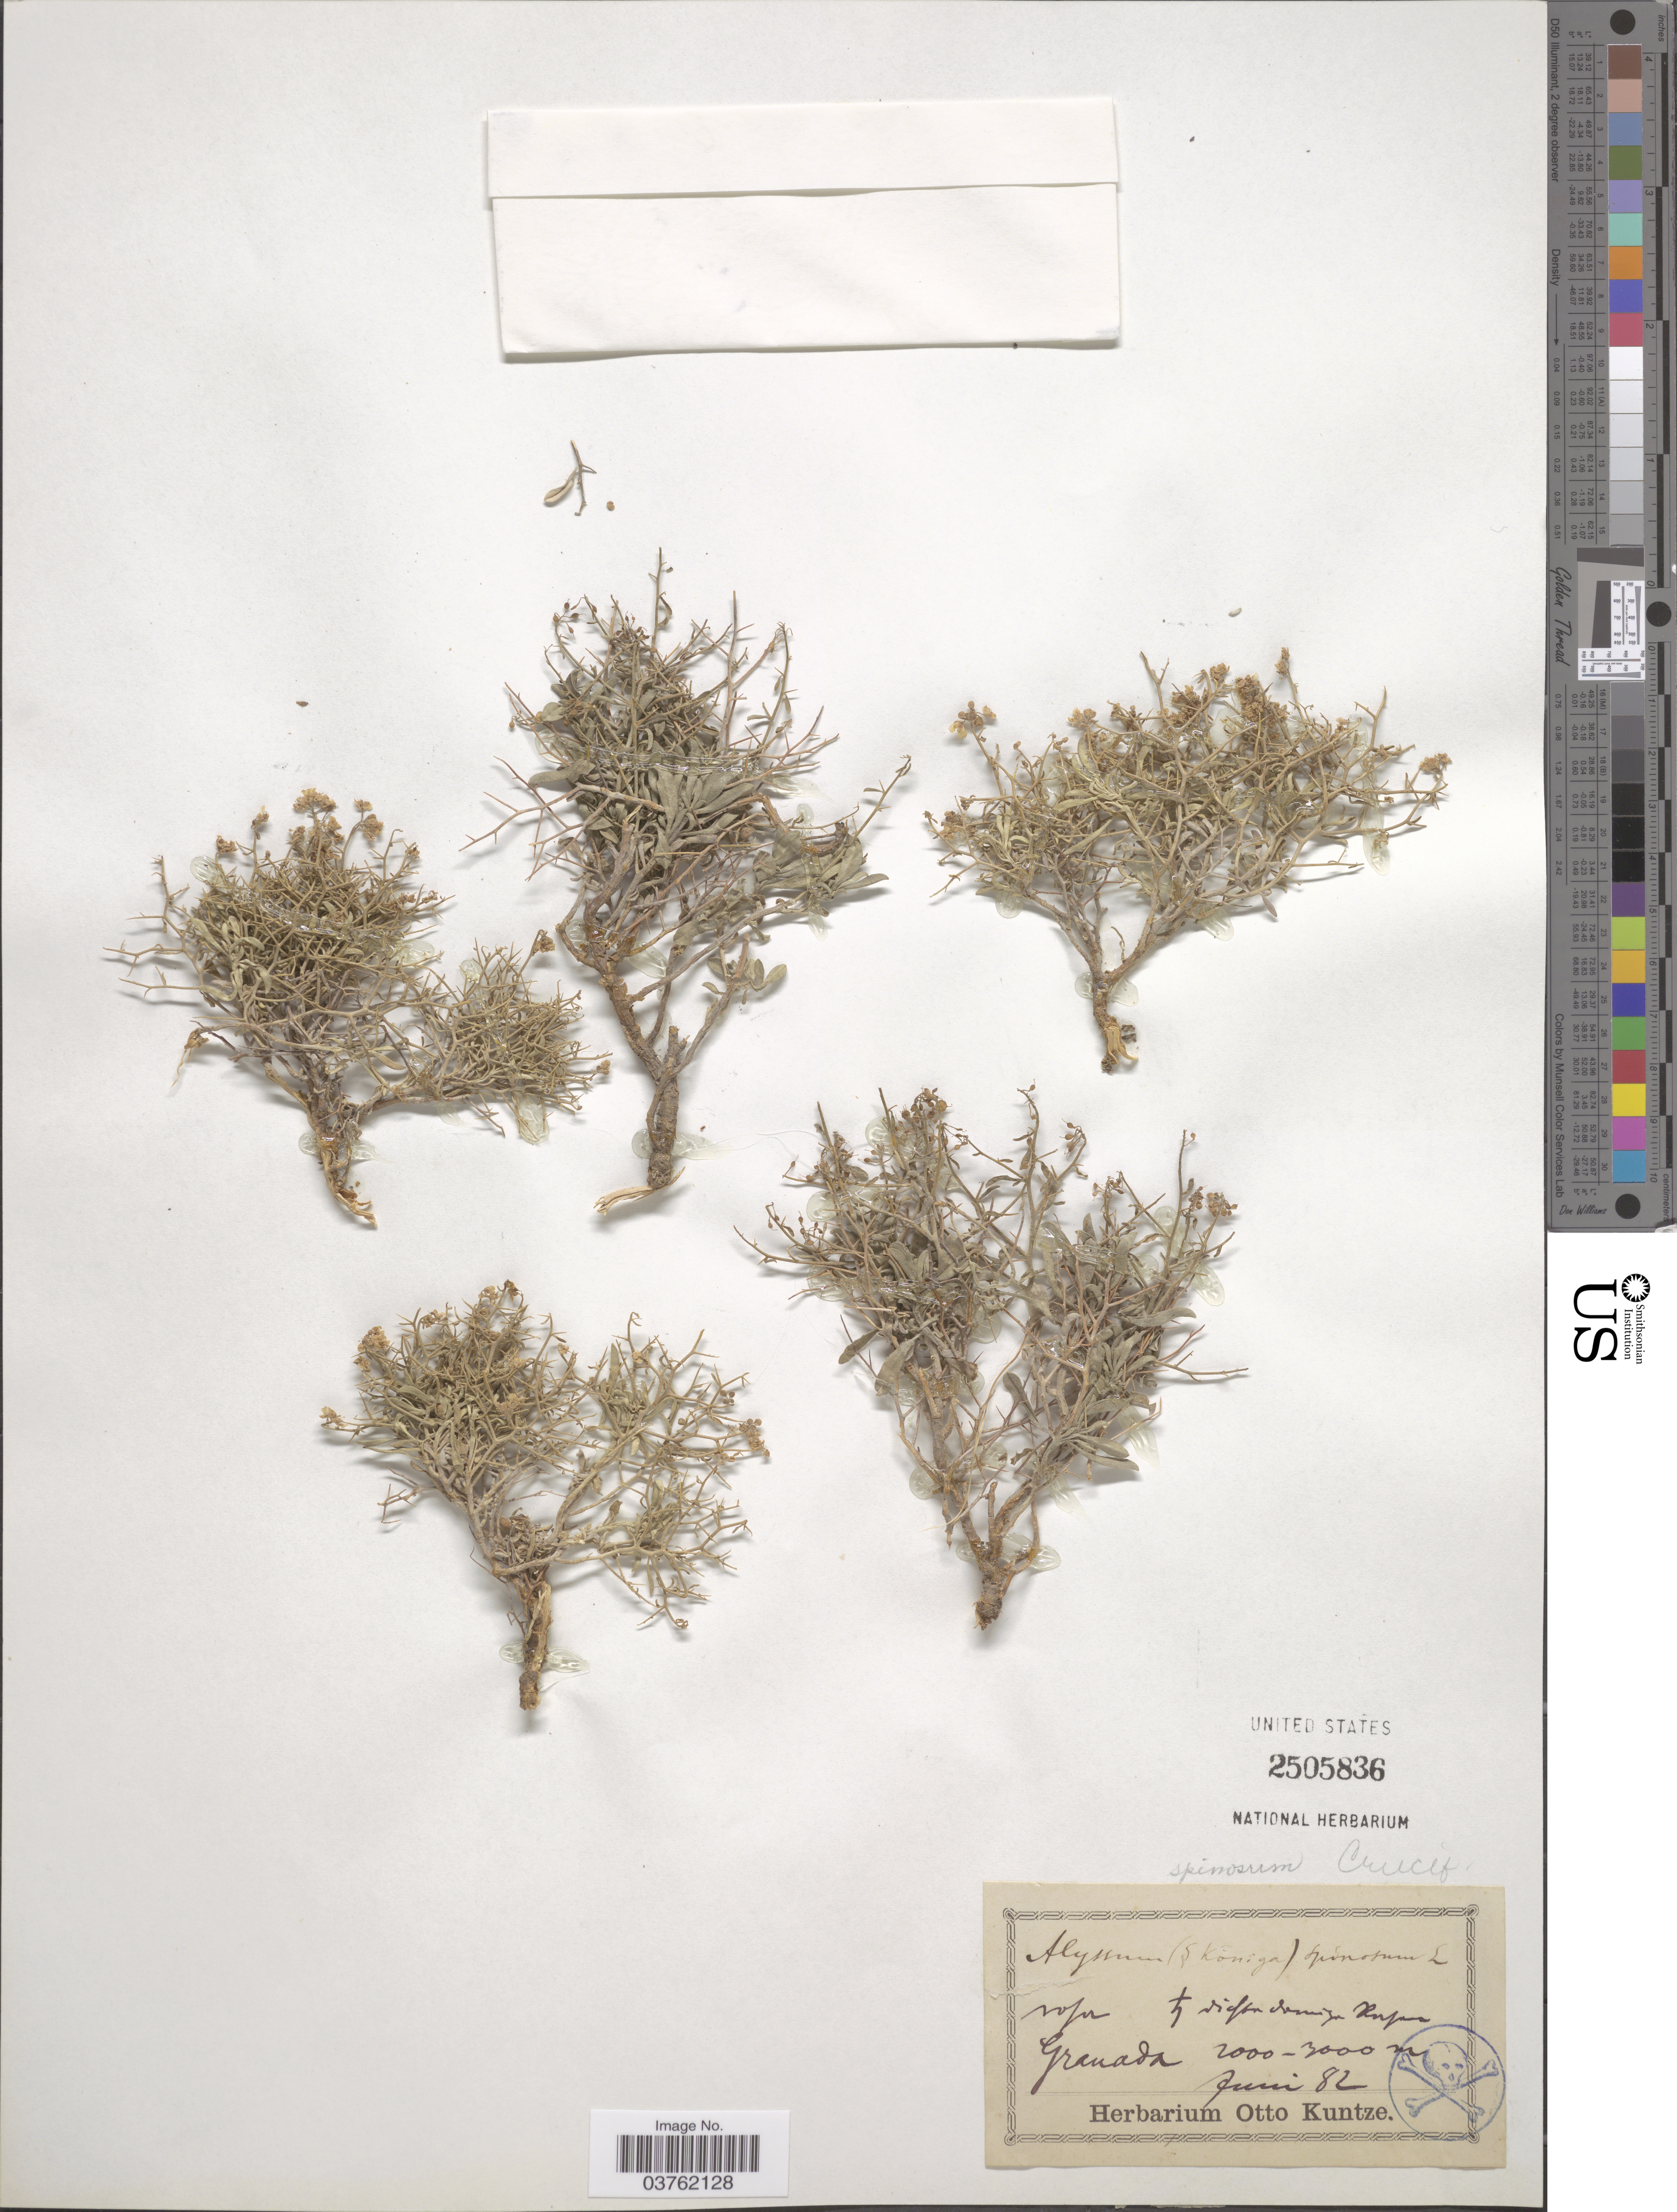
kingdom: Plantae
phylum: Tracheophyta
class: Magnoliopsida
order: Brassicales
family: Brassicaceae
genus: Alyssum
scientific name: Alyssum spinosum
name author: L.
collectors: ex herb. Otto Kuntze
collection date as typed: Transcribed d/m/y: /6/82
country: Spain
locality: Granada.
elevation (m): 2000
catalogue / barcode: US 2505836